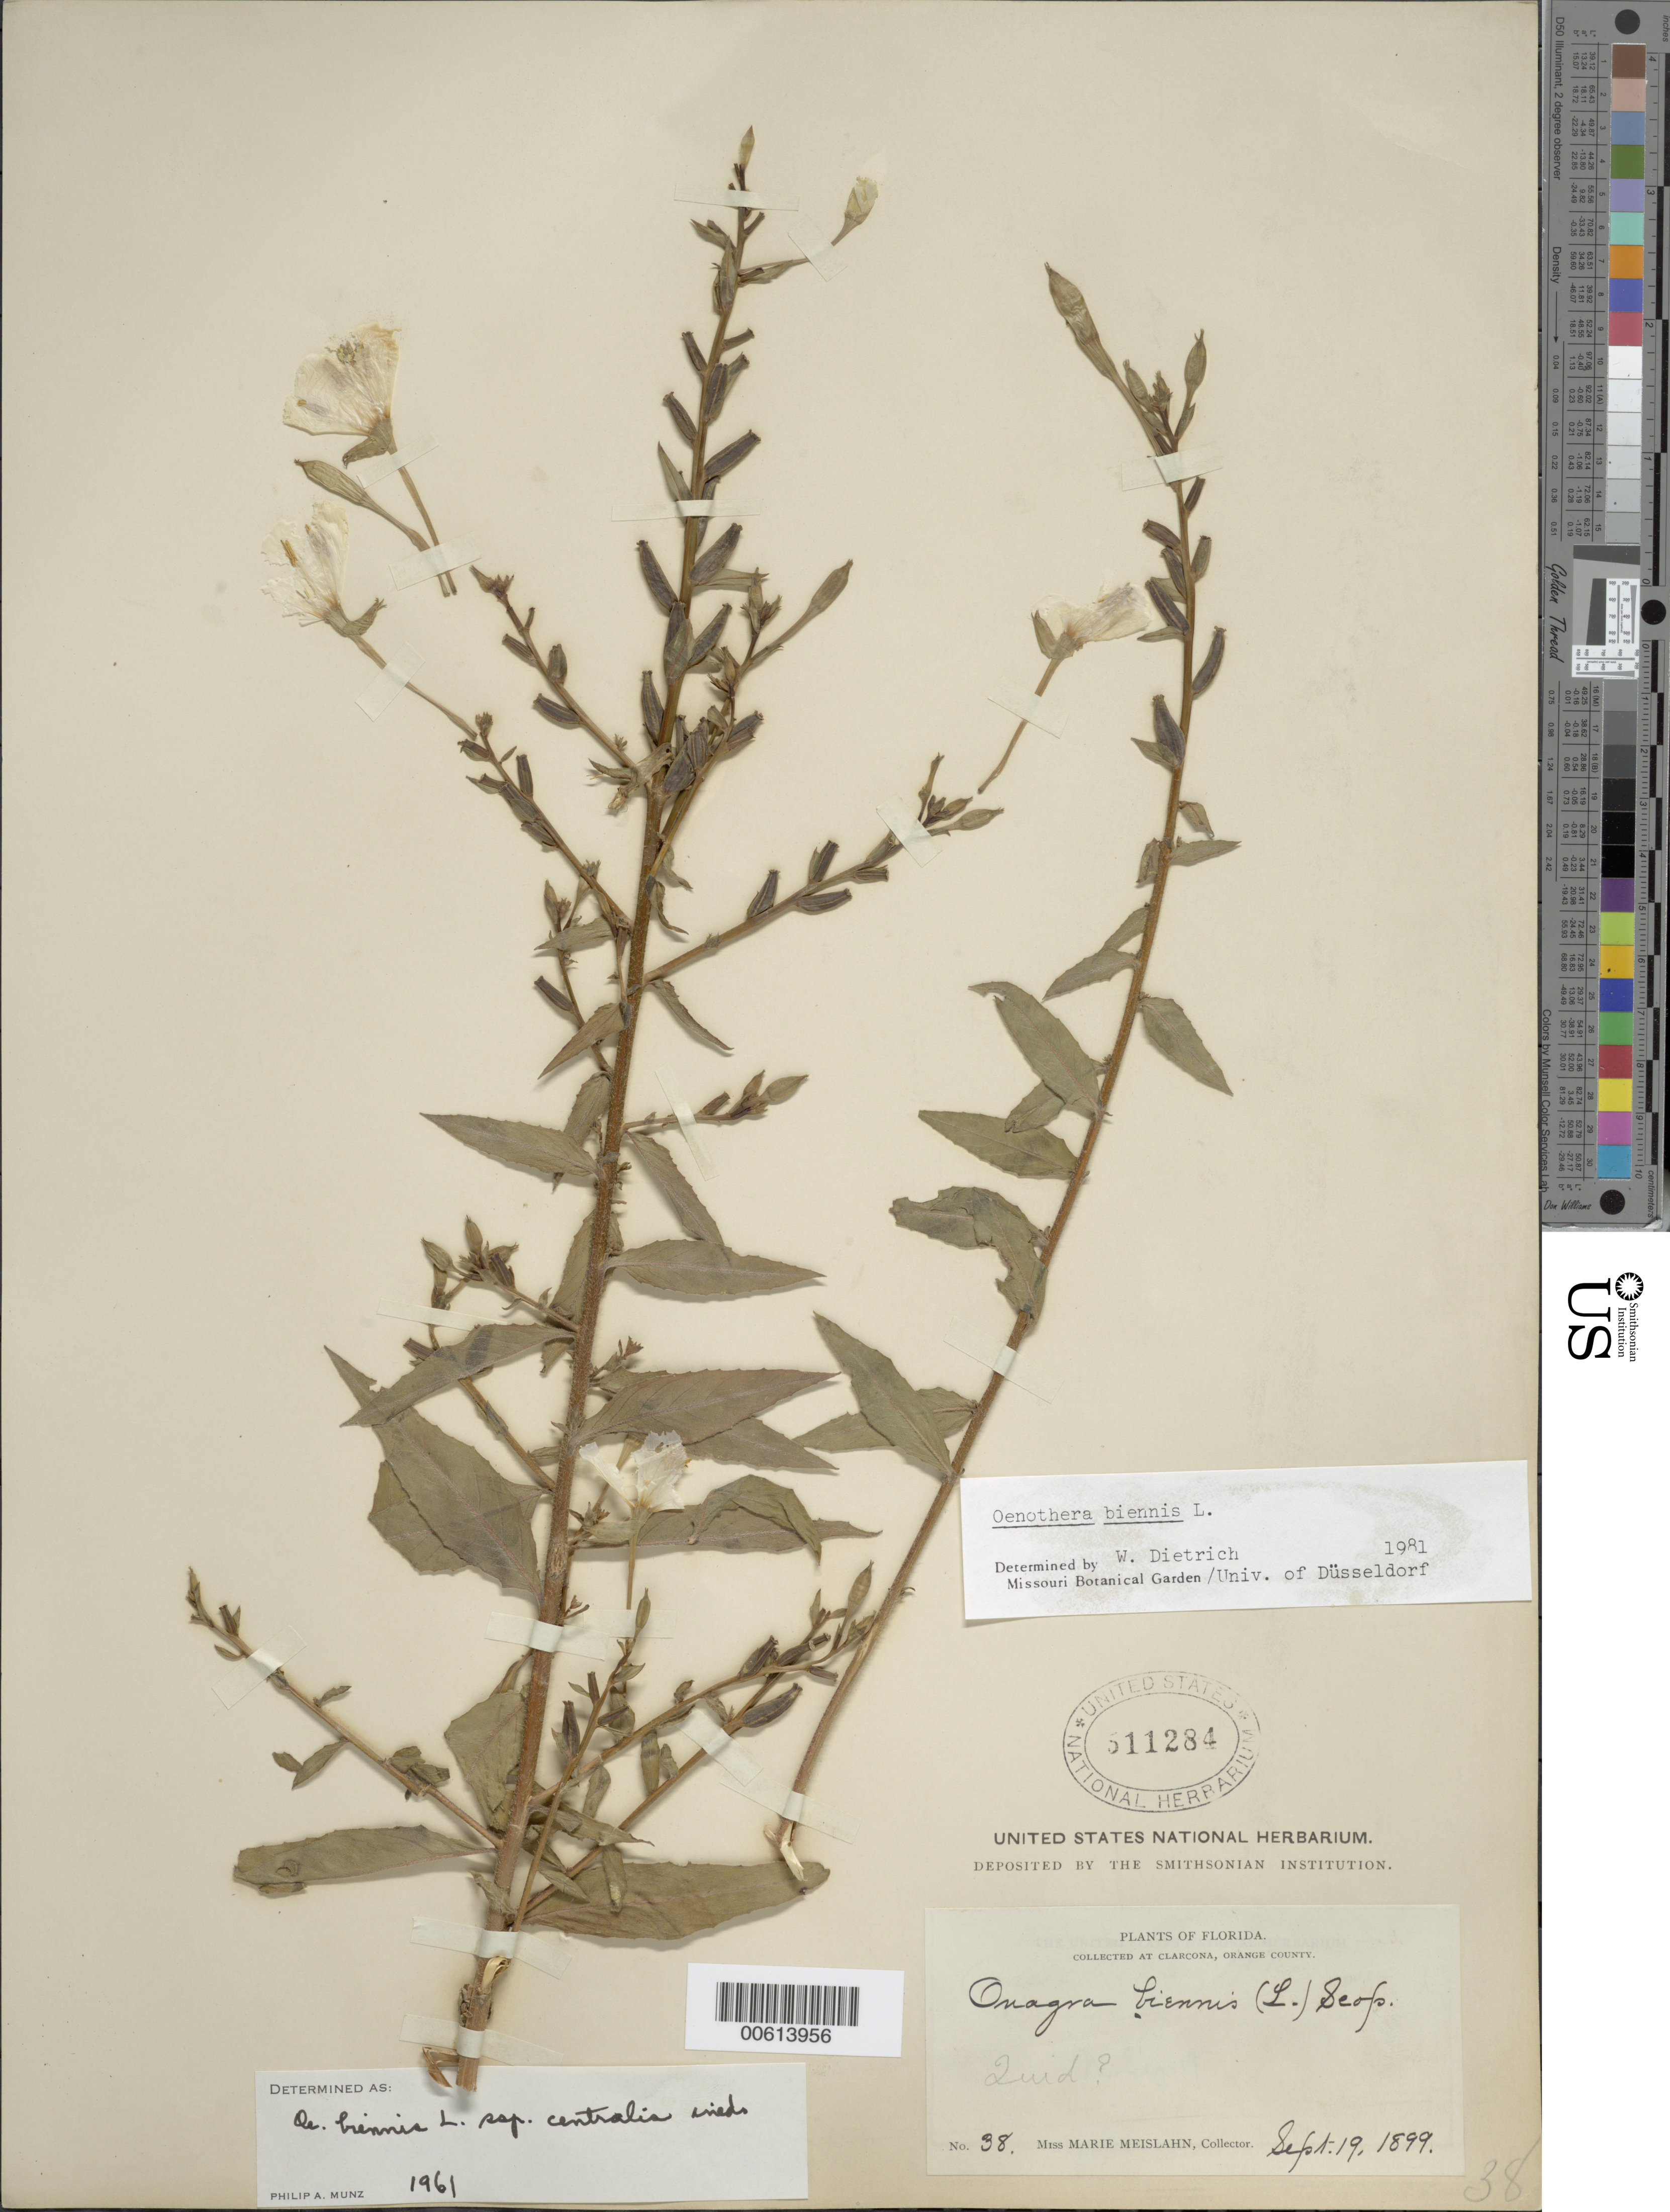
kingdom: Plantae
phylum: Tracheophyta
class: Magnoliopsida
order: Myrtales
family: Onagraceae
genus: Oenothera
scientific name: Oenothera biennis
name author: L.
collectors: M. Meislahn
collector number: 38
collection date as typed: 19 Sep 1899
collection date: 1899-09-19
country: United States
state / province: Florida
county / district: Orange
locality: Clarcona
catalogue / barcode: US 511284